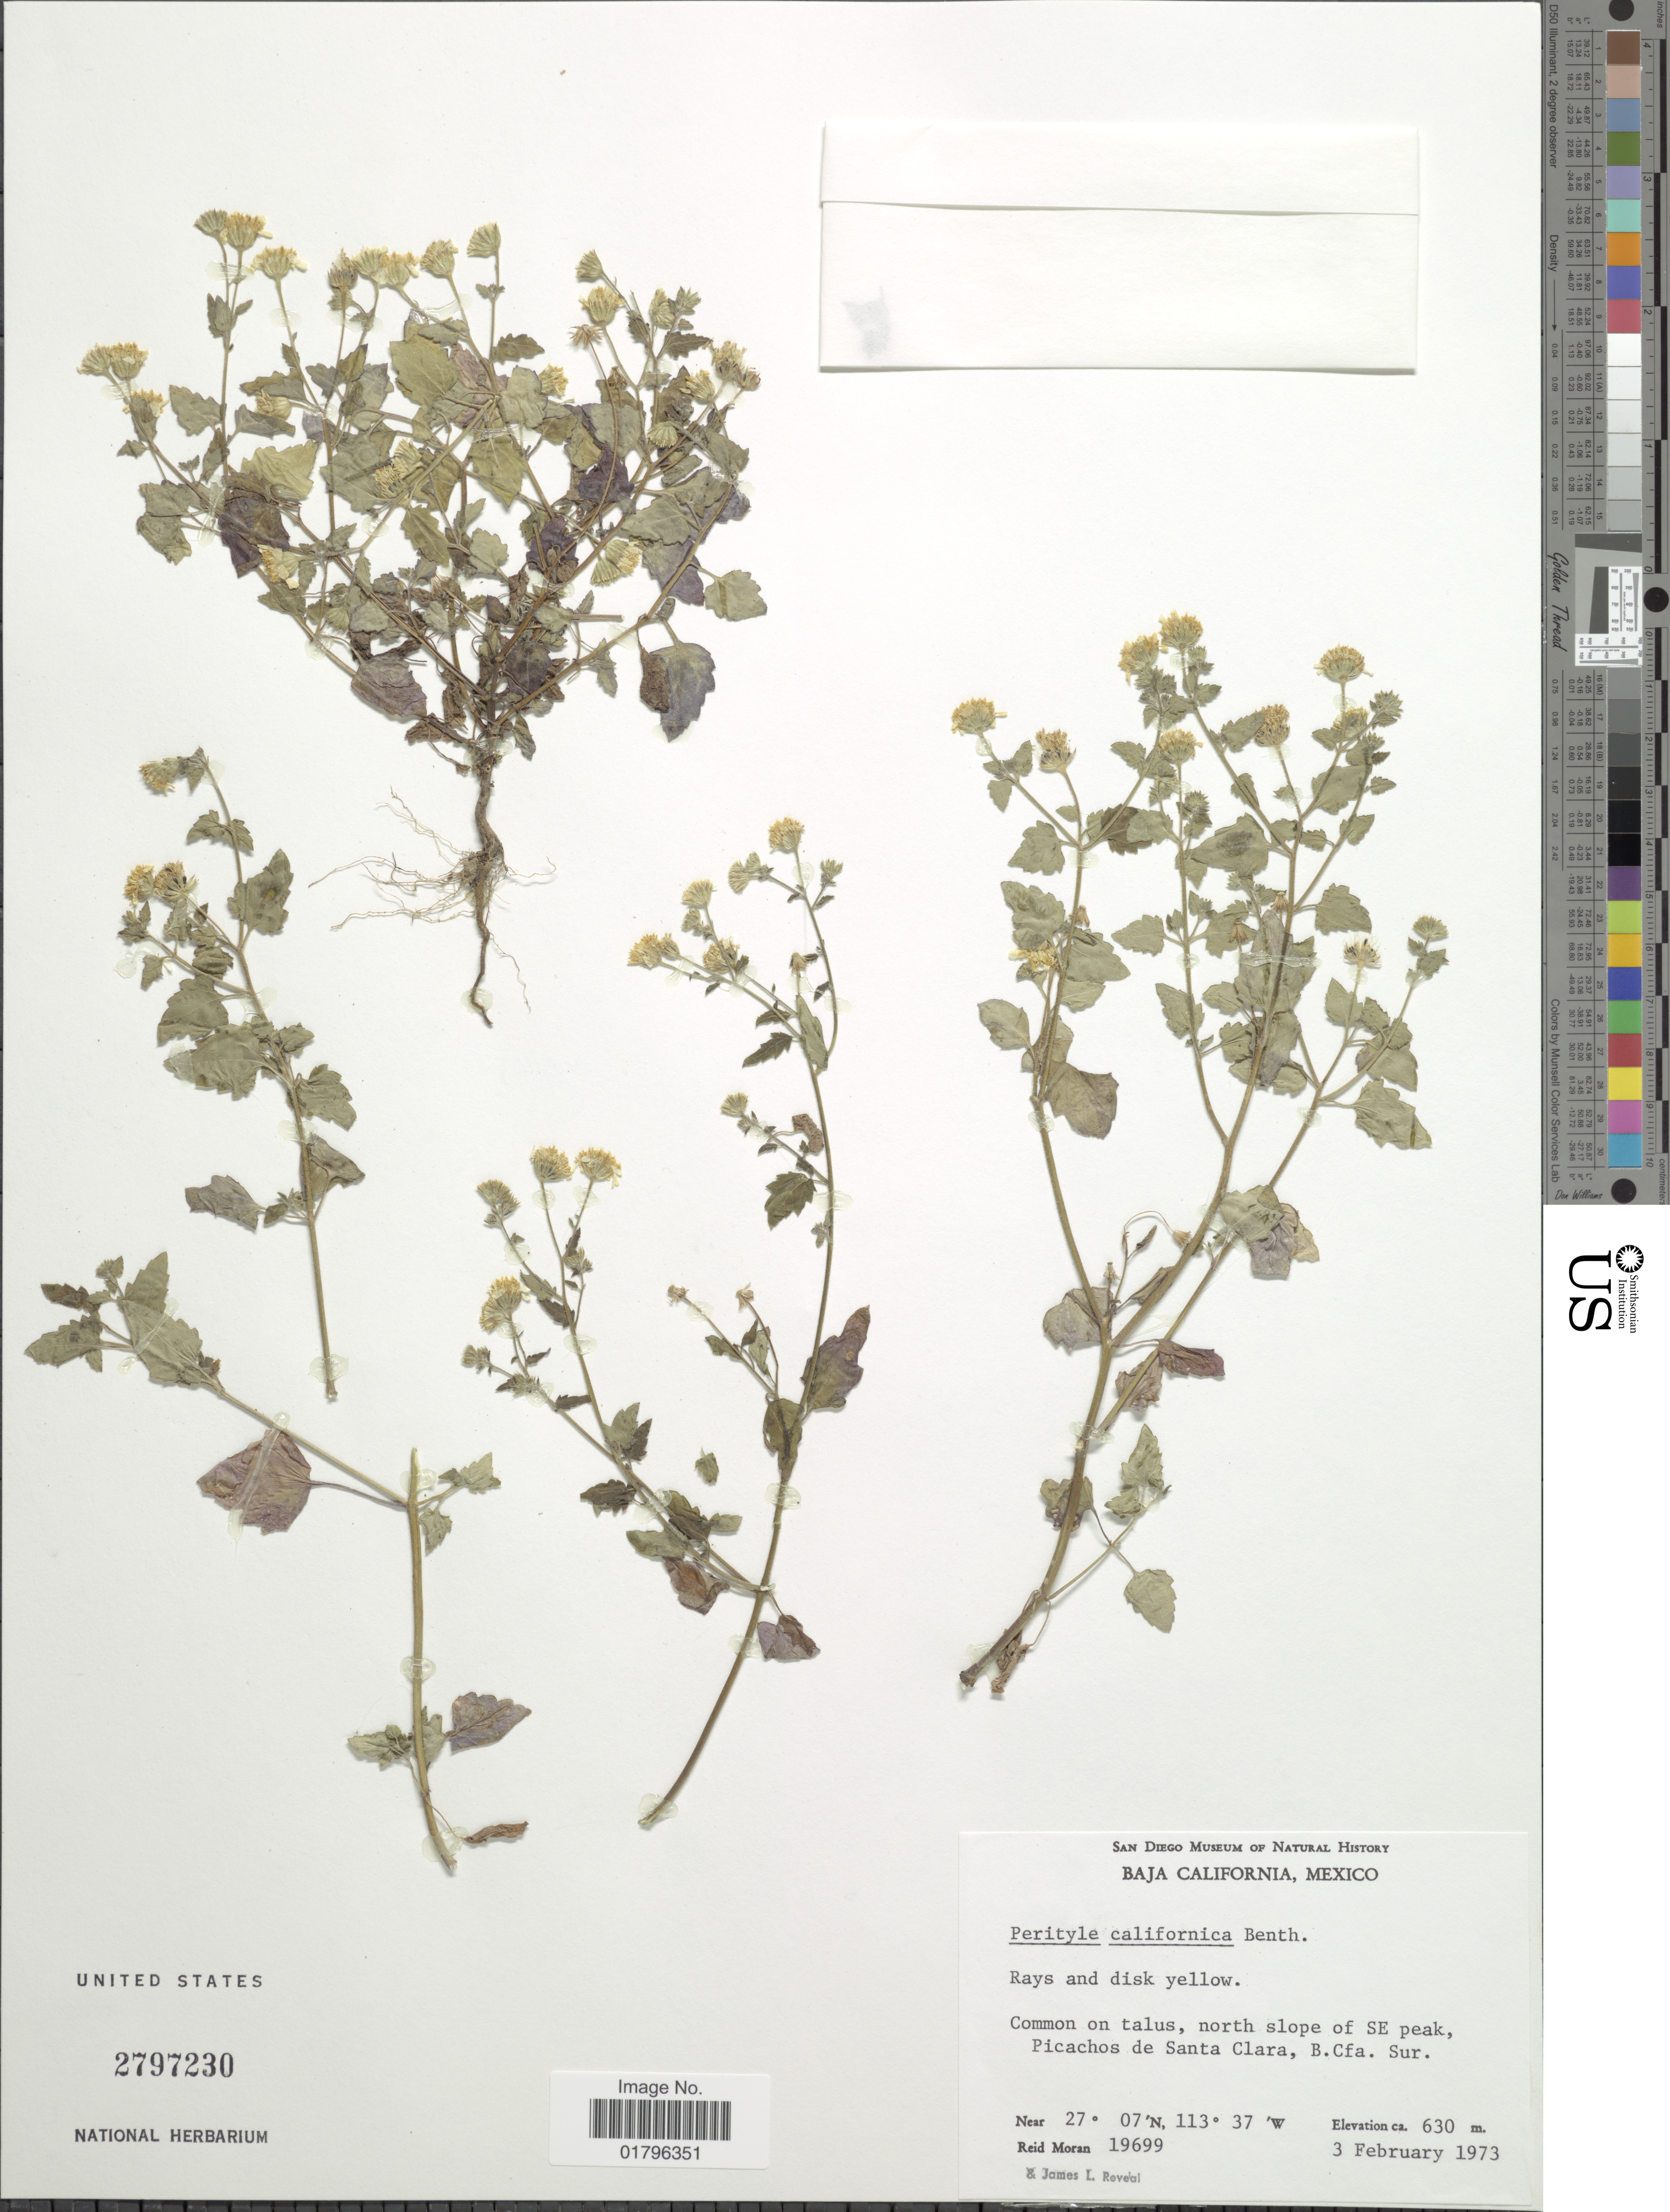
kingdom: Plantae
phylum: Tracheophyta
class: Magnoliopsida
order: Asterales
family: Asteraceae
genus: Perityle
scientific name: Perityle californica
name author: Benth.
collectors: R. V. Moran & J. L. Reveal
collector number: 19699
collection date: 1973-02-03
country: Mexico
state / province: Baja California Sur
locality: North slope of SE peak, Picachos de Santa Clara, B. Cfa. Sur.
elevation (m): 630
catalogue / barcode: US 2797230